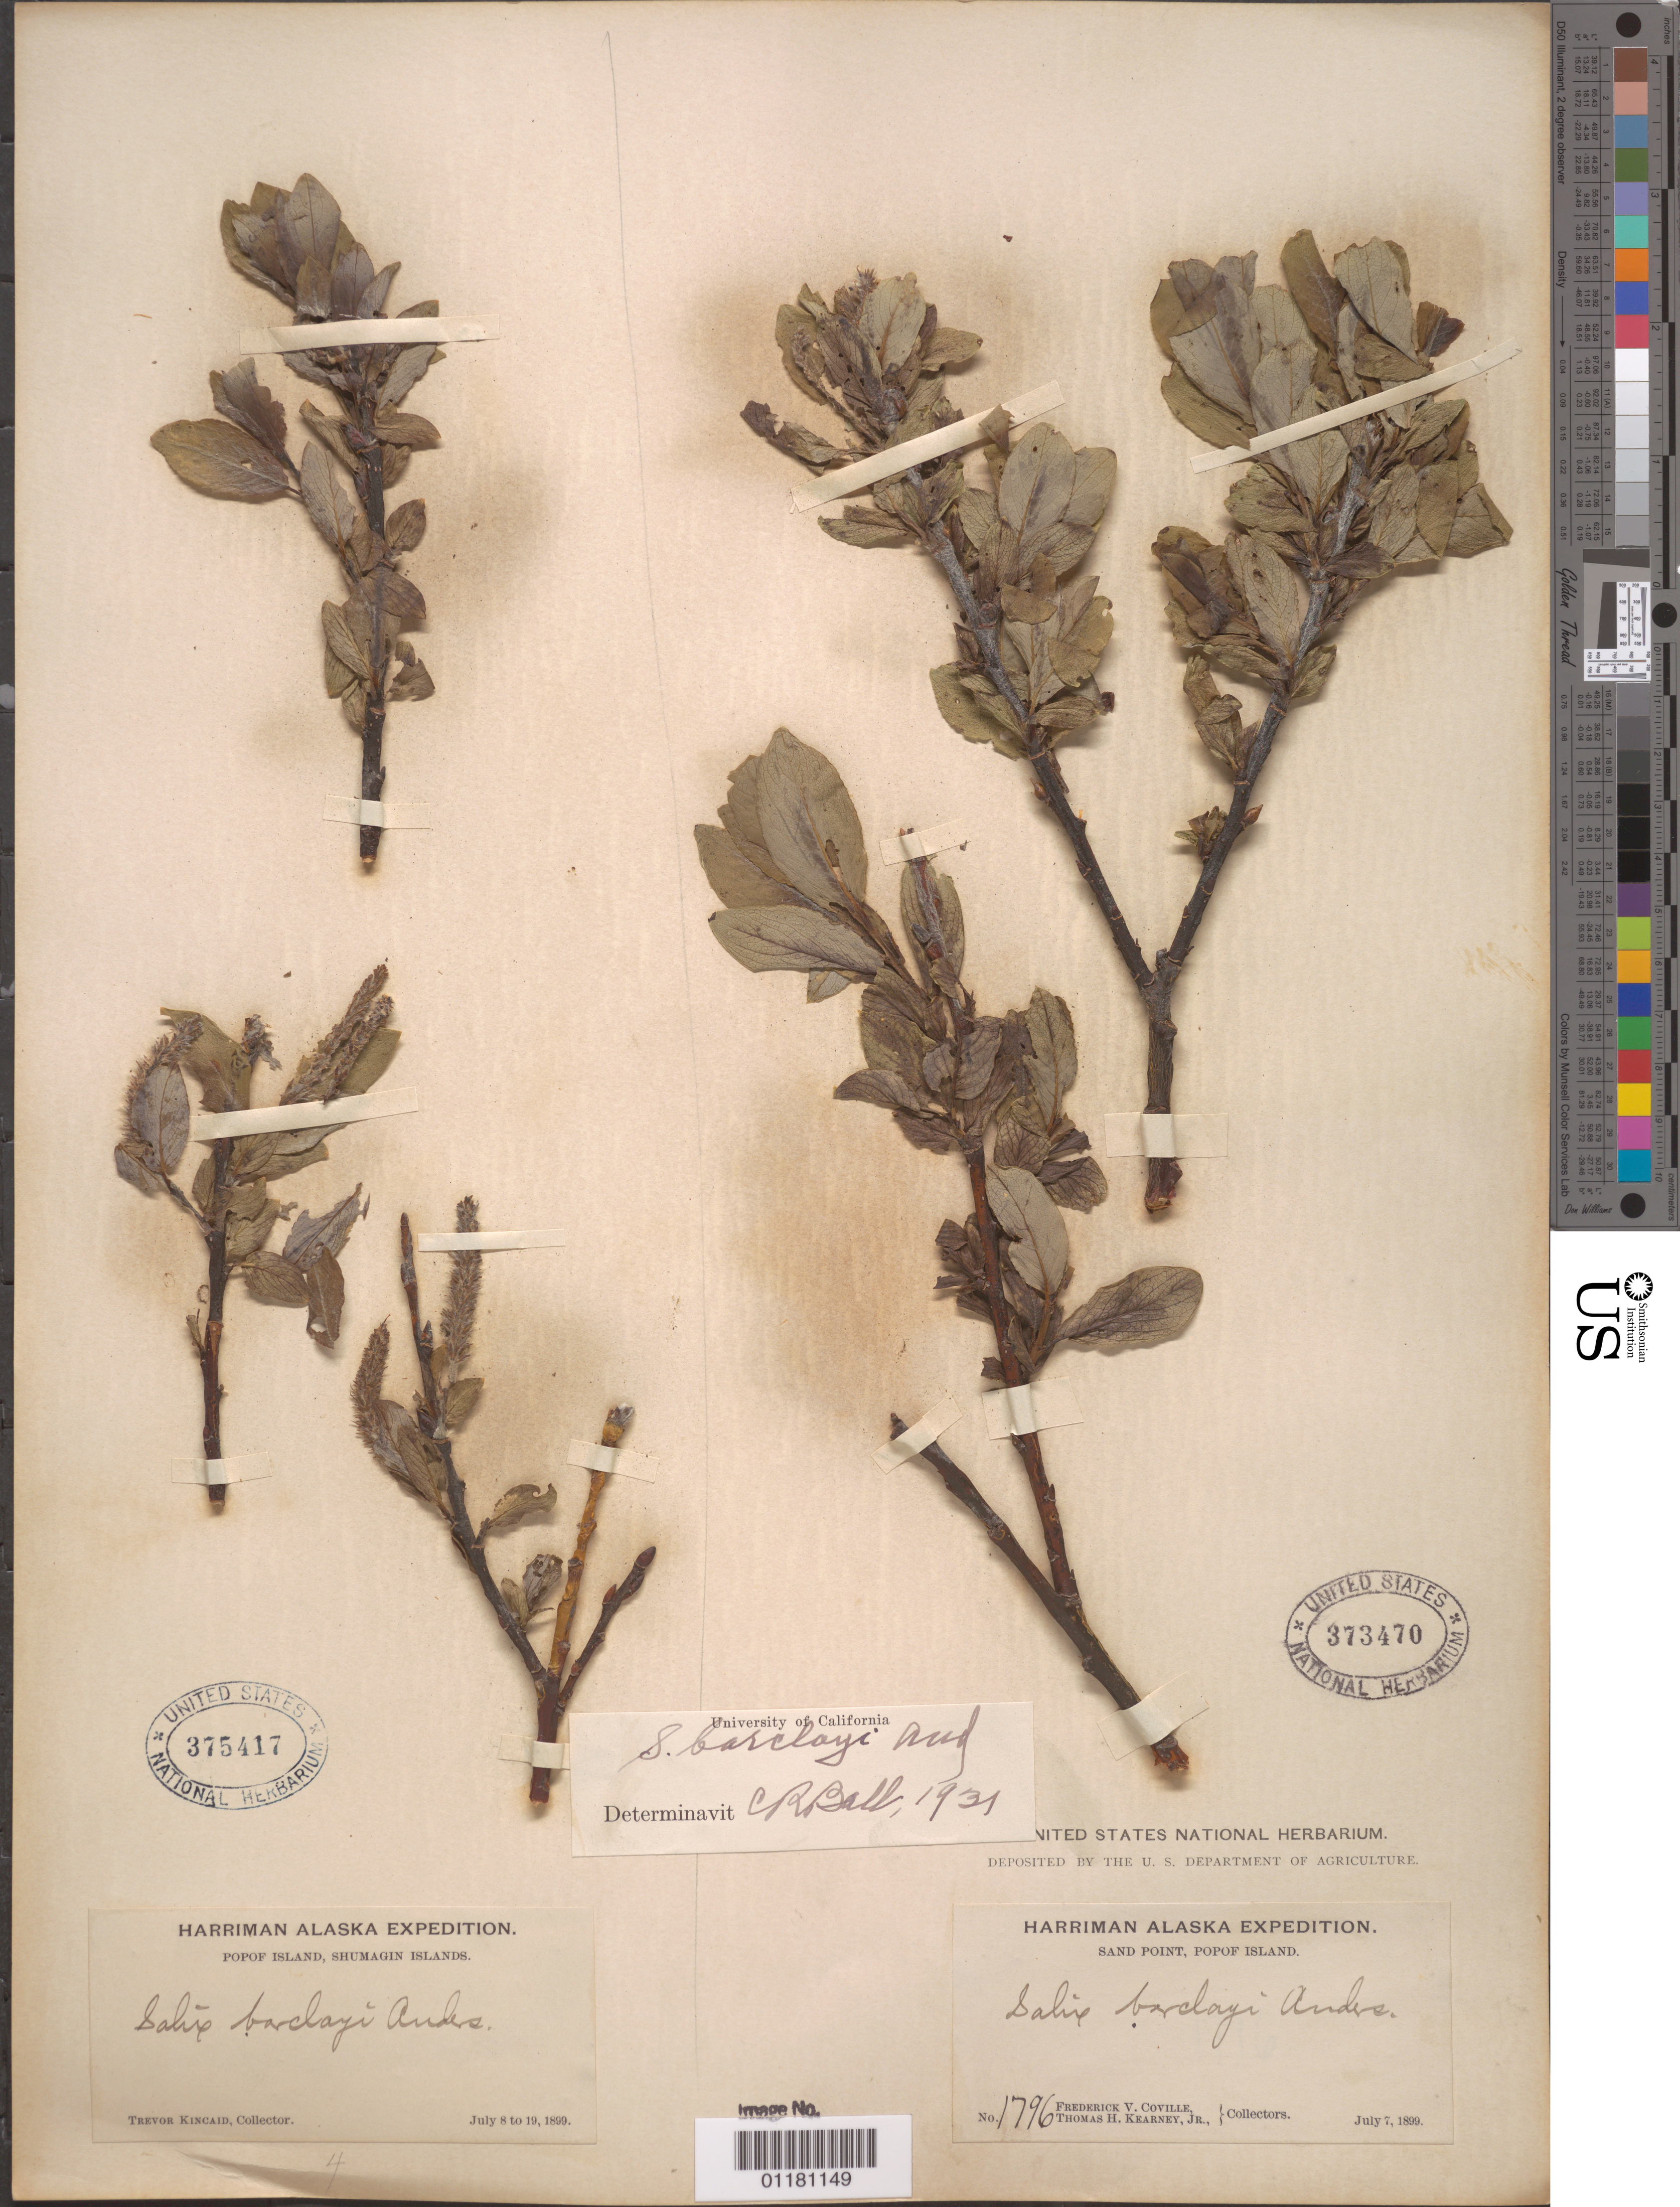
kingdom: Plantae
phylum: Tracheophyta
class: Magnoliopsida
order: Malpighiales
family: Salicaceae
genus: Salix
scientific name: Salix barclayi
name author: Andersson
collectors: T. C. Kincaid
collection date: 1899-07-08/1899-07-19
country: United States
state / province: Alaska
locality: Popof Island, Shumagin Islands.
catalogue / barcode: US 375417